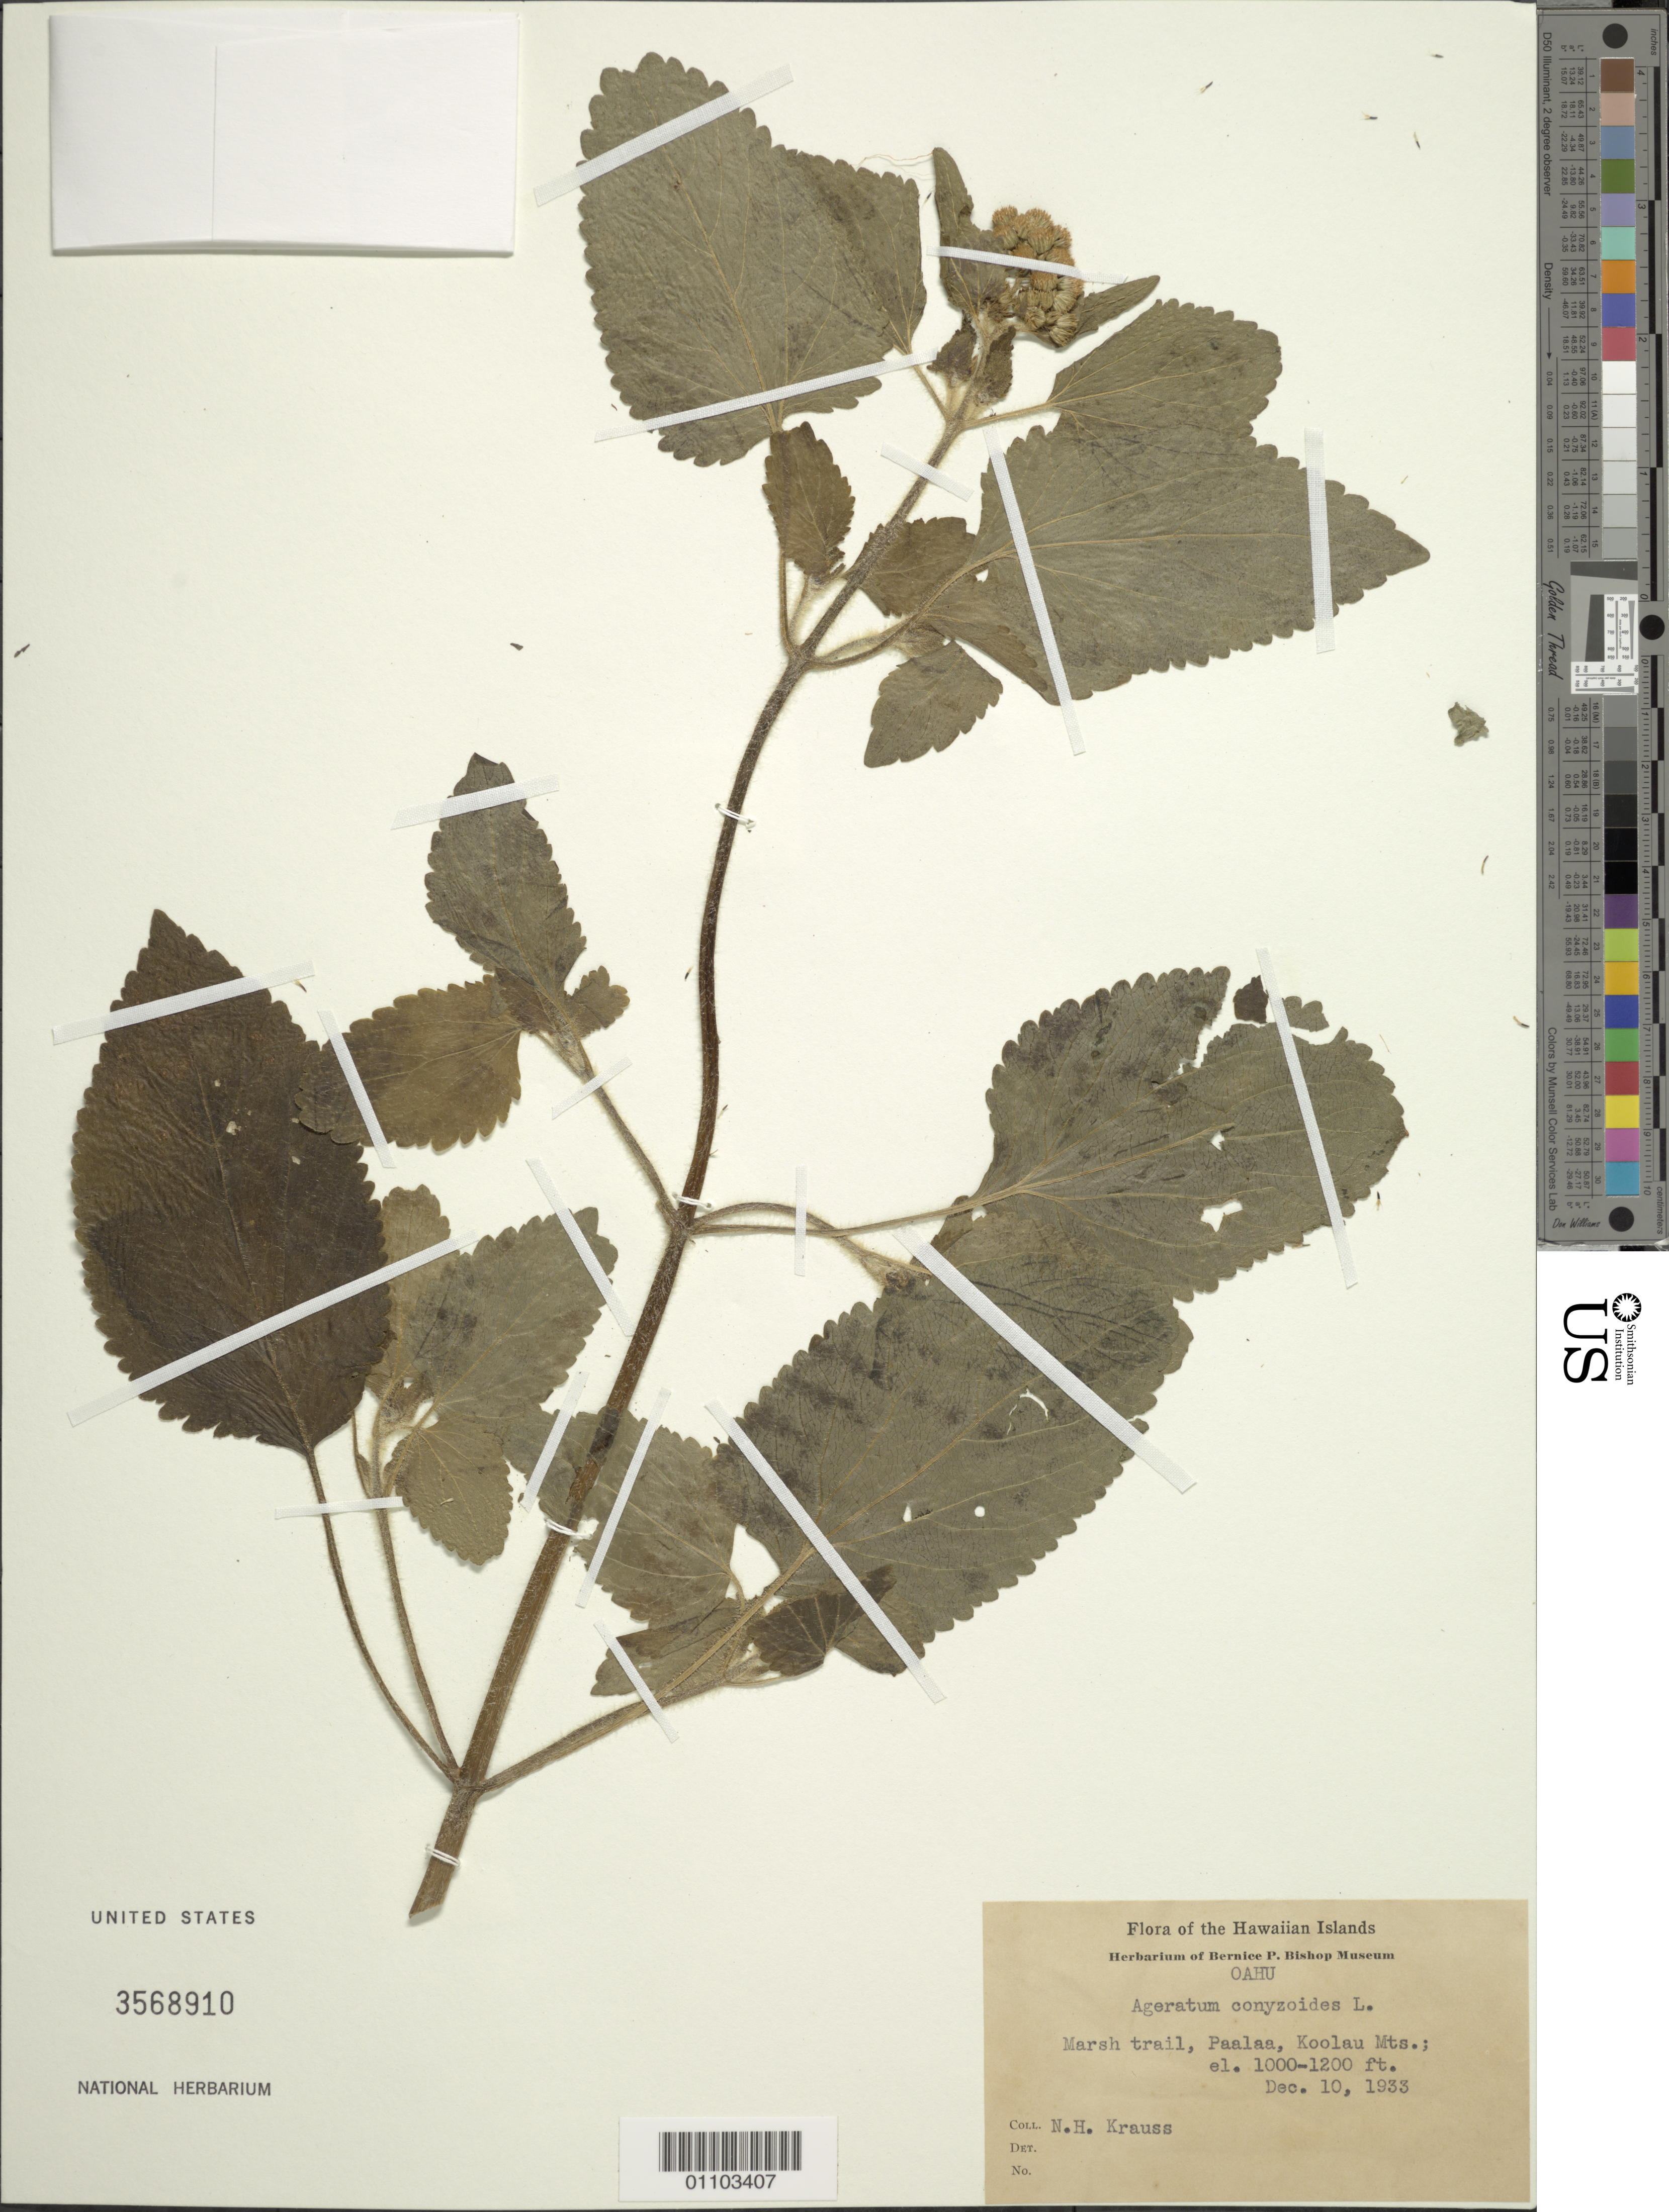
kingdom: Plantae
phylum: Tracheophyta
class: Magnoliopsida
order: Asterales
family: Asteraceae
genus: Ageratum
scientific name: Ageratum conyzoides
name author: L.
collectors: N. Krauss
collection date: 1933-12-10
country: United States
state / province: Hawaii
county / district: Honolulu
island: Oahu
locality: Paoloa, Koolau Mts., Marsh trail.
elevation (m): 305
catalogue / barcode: US 3568910